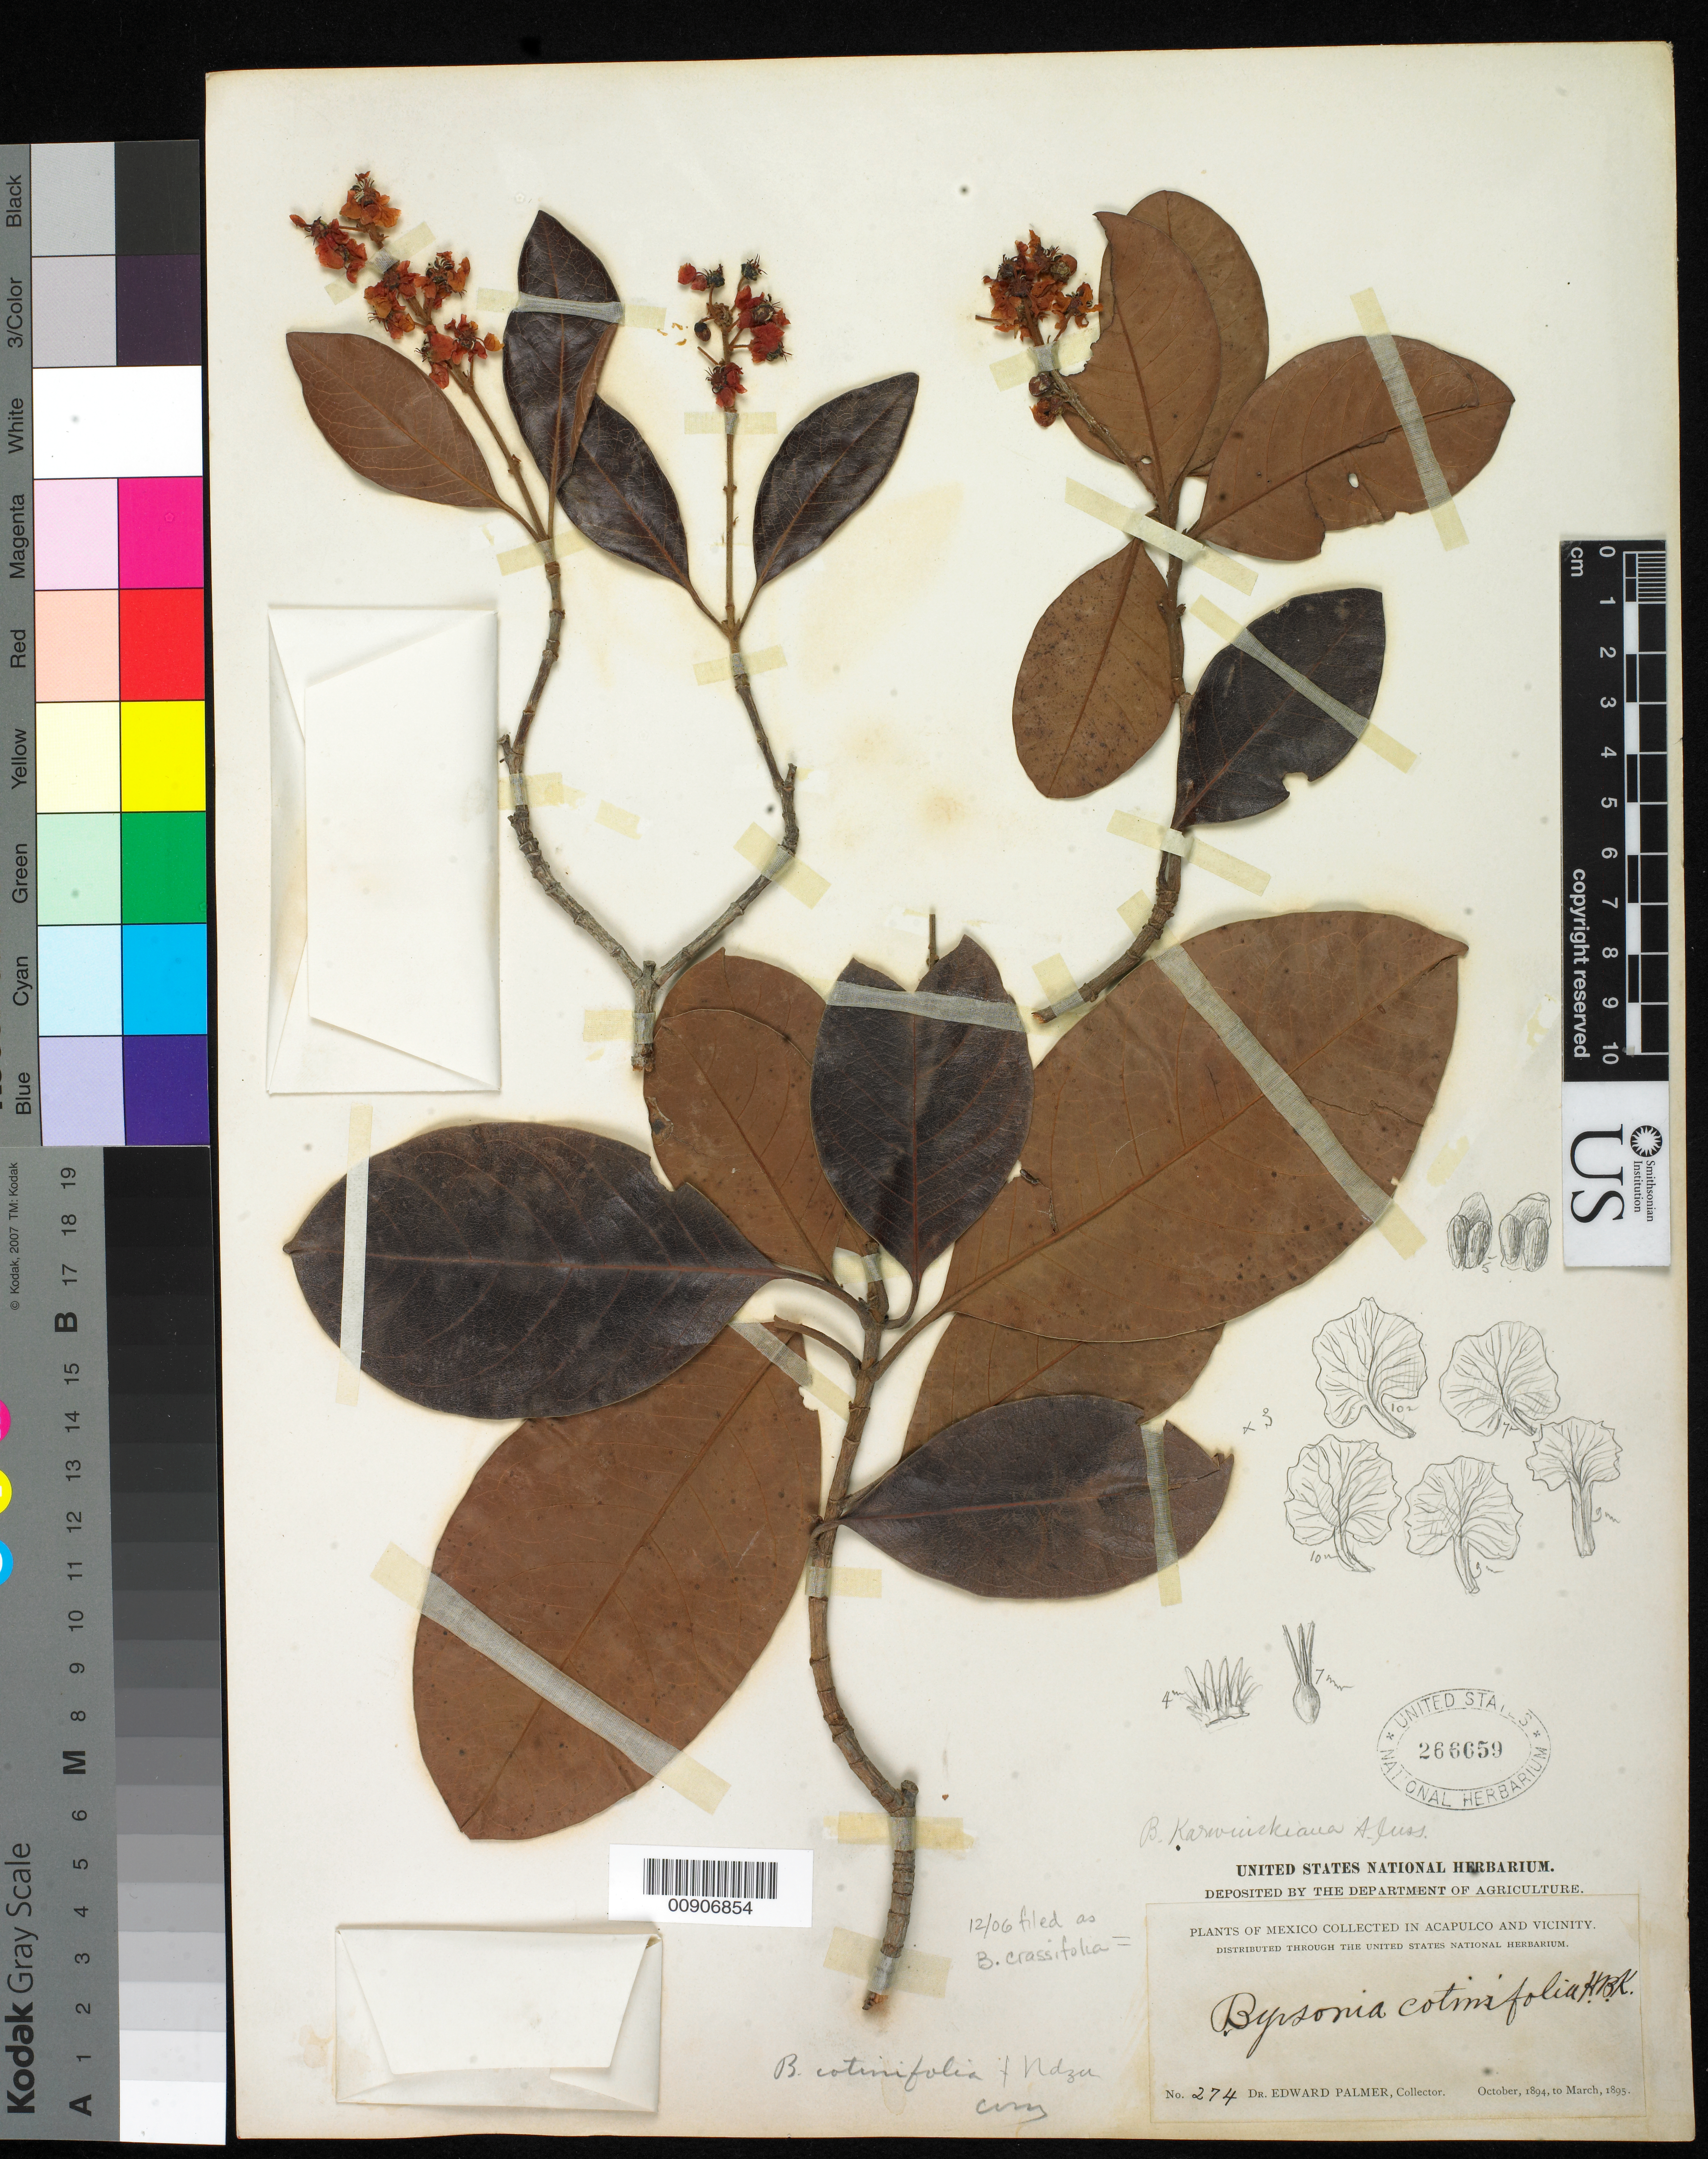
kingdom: Plantae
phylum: Tracheophyta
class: Magnoliopsida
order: Malpighiales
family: Malpighiaceae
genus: Byrsonima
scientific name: Byrsonima crassifolia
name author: (L.) Kunth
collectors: E. Palmer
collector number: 274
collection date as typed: Oct 1894 to -- Mar 1895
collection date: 1894-10/1895-03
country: Mexico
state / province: Guerrero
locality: Acapulco, Guerrero and vicinity.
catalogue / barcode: US 266659